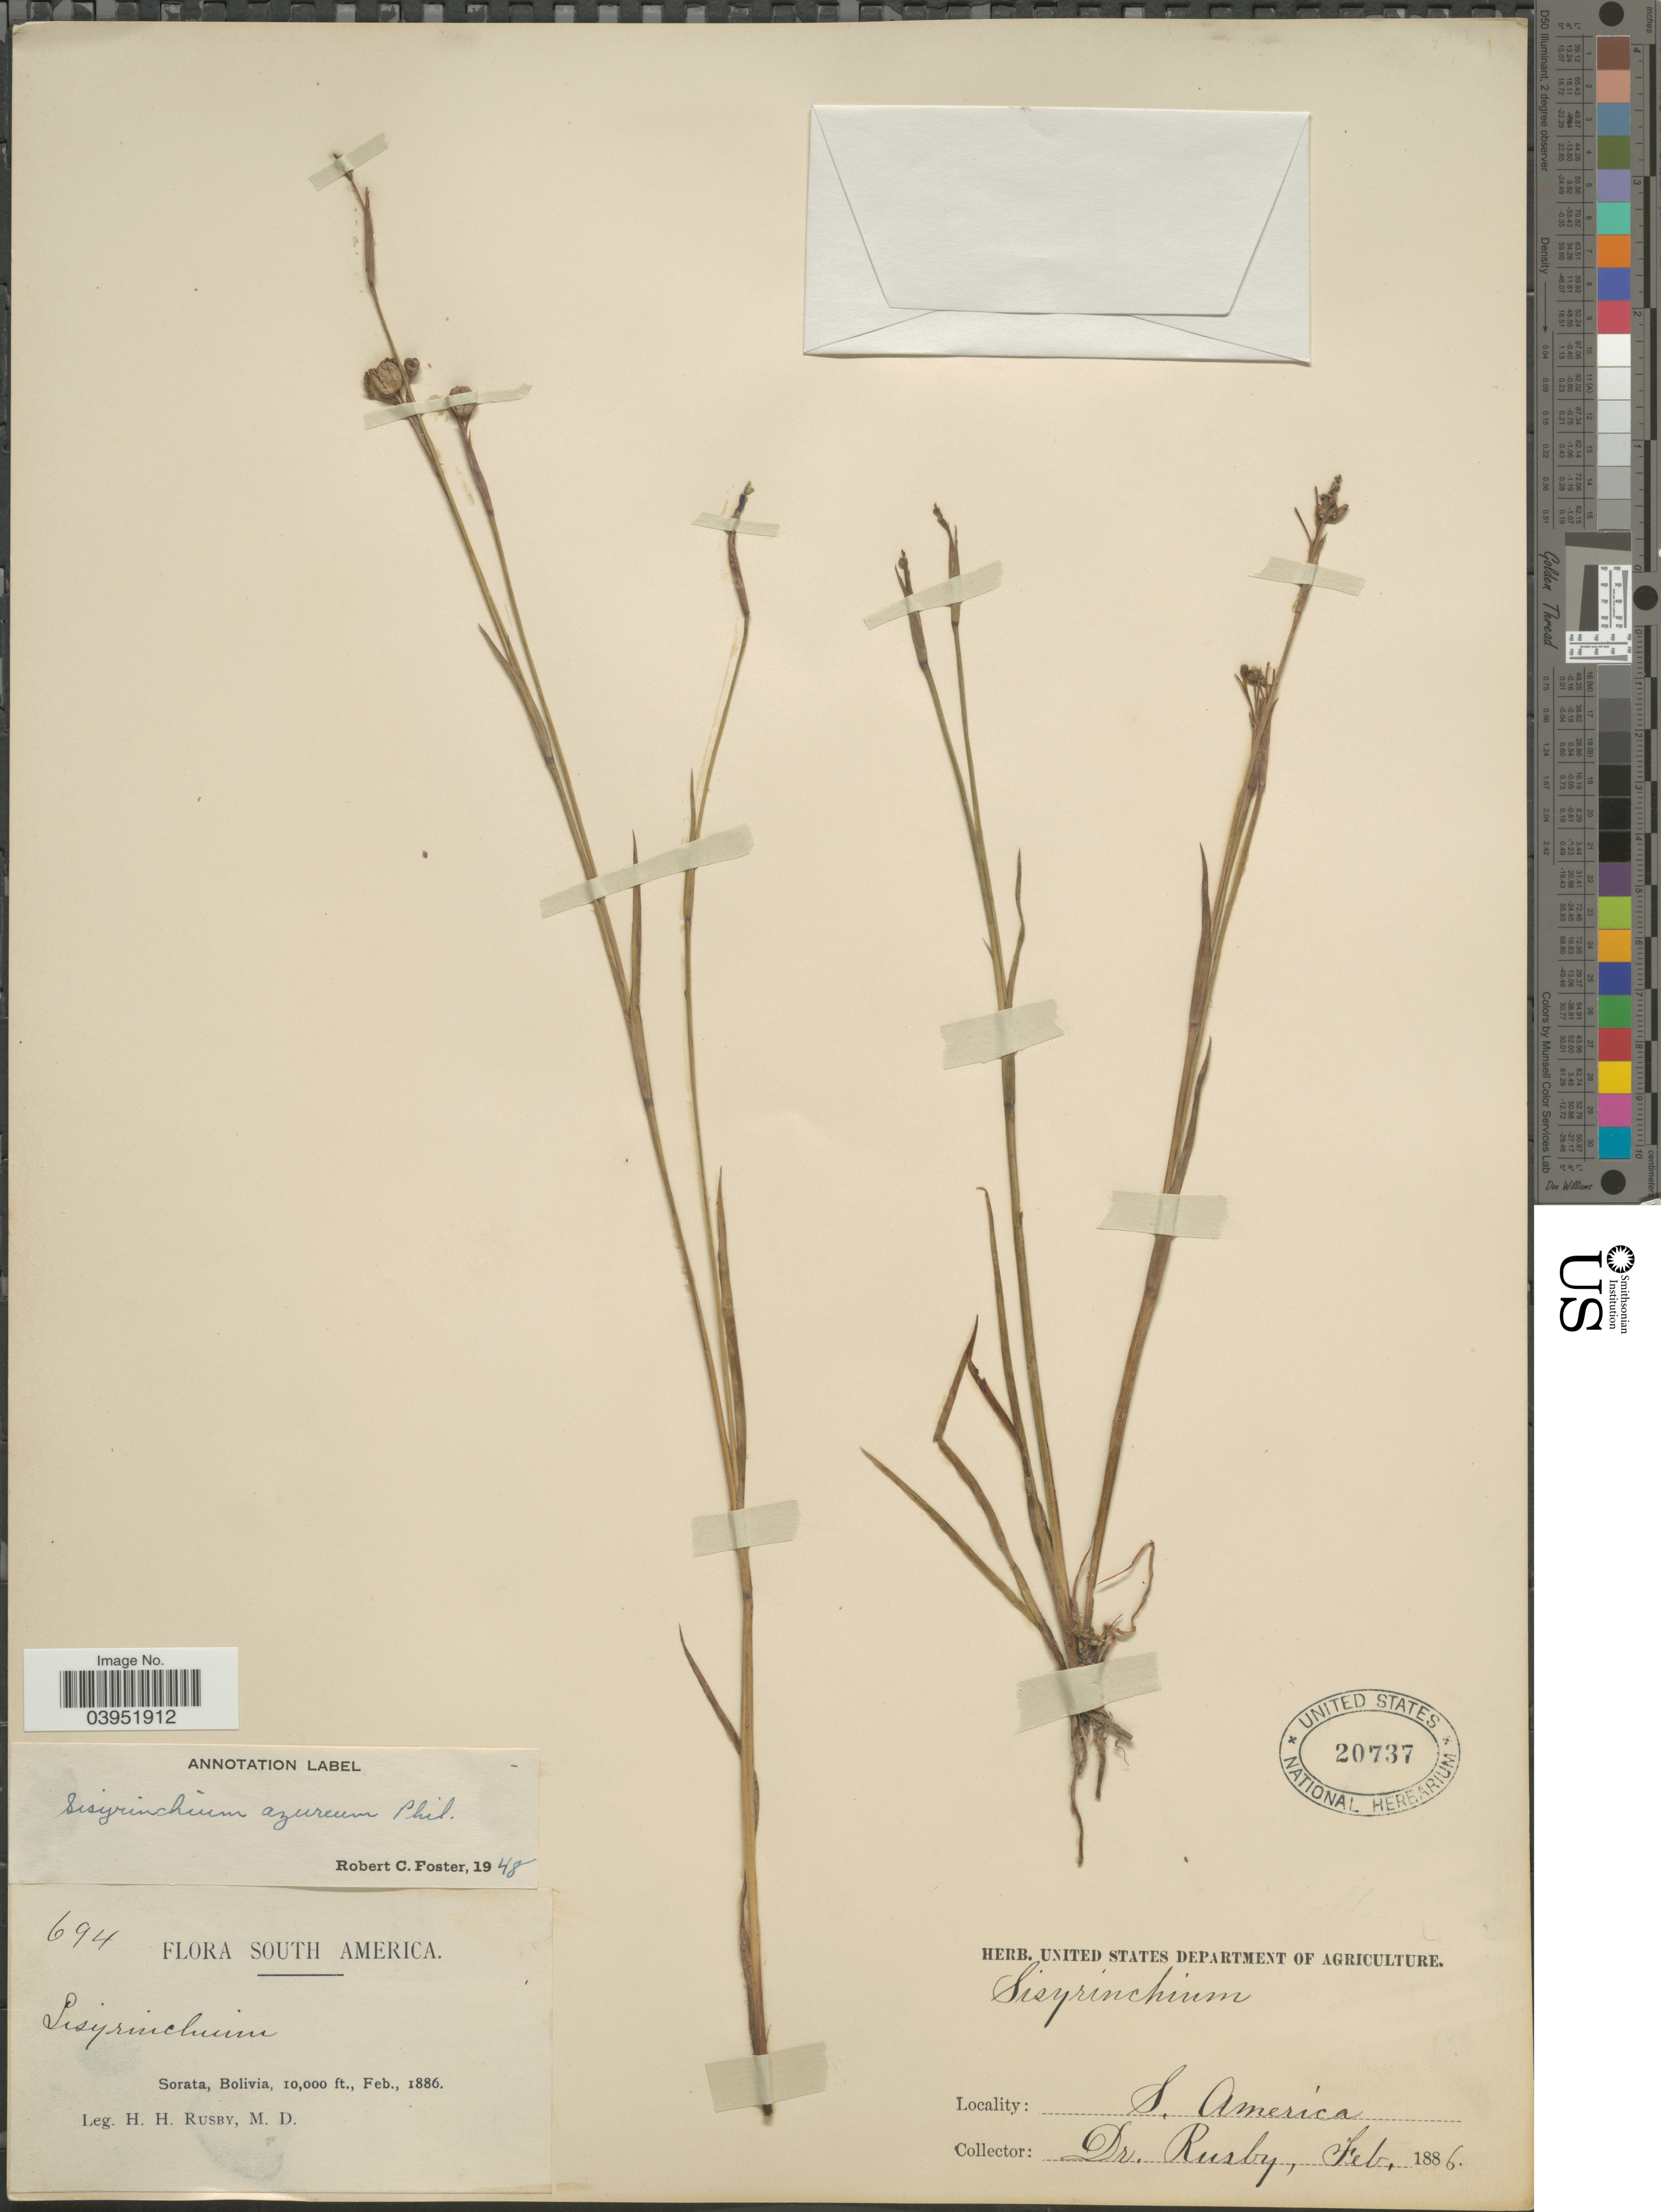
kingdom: Plantae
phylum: Tracheophyta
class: Liliopsida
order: Asparagales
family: Iridaceae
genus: Sisyrinchium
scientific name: Sisyrinchium azureum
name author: Phil.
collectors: H. H. Rusby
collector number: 694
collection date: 1886-02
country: Bolivia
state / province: La Páz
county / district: Larecaja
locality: Sorata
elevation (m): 3048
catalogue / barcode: US 20737